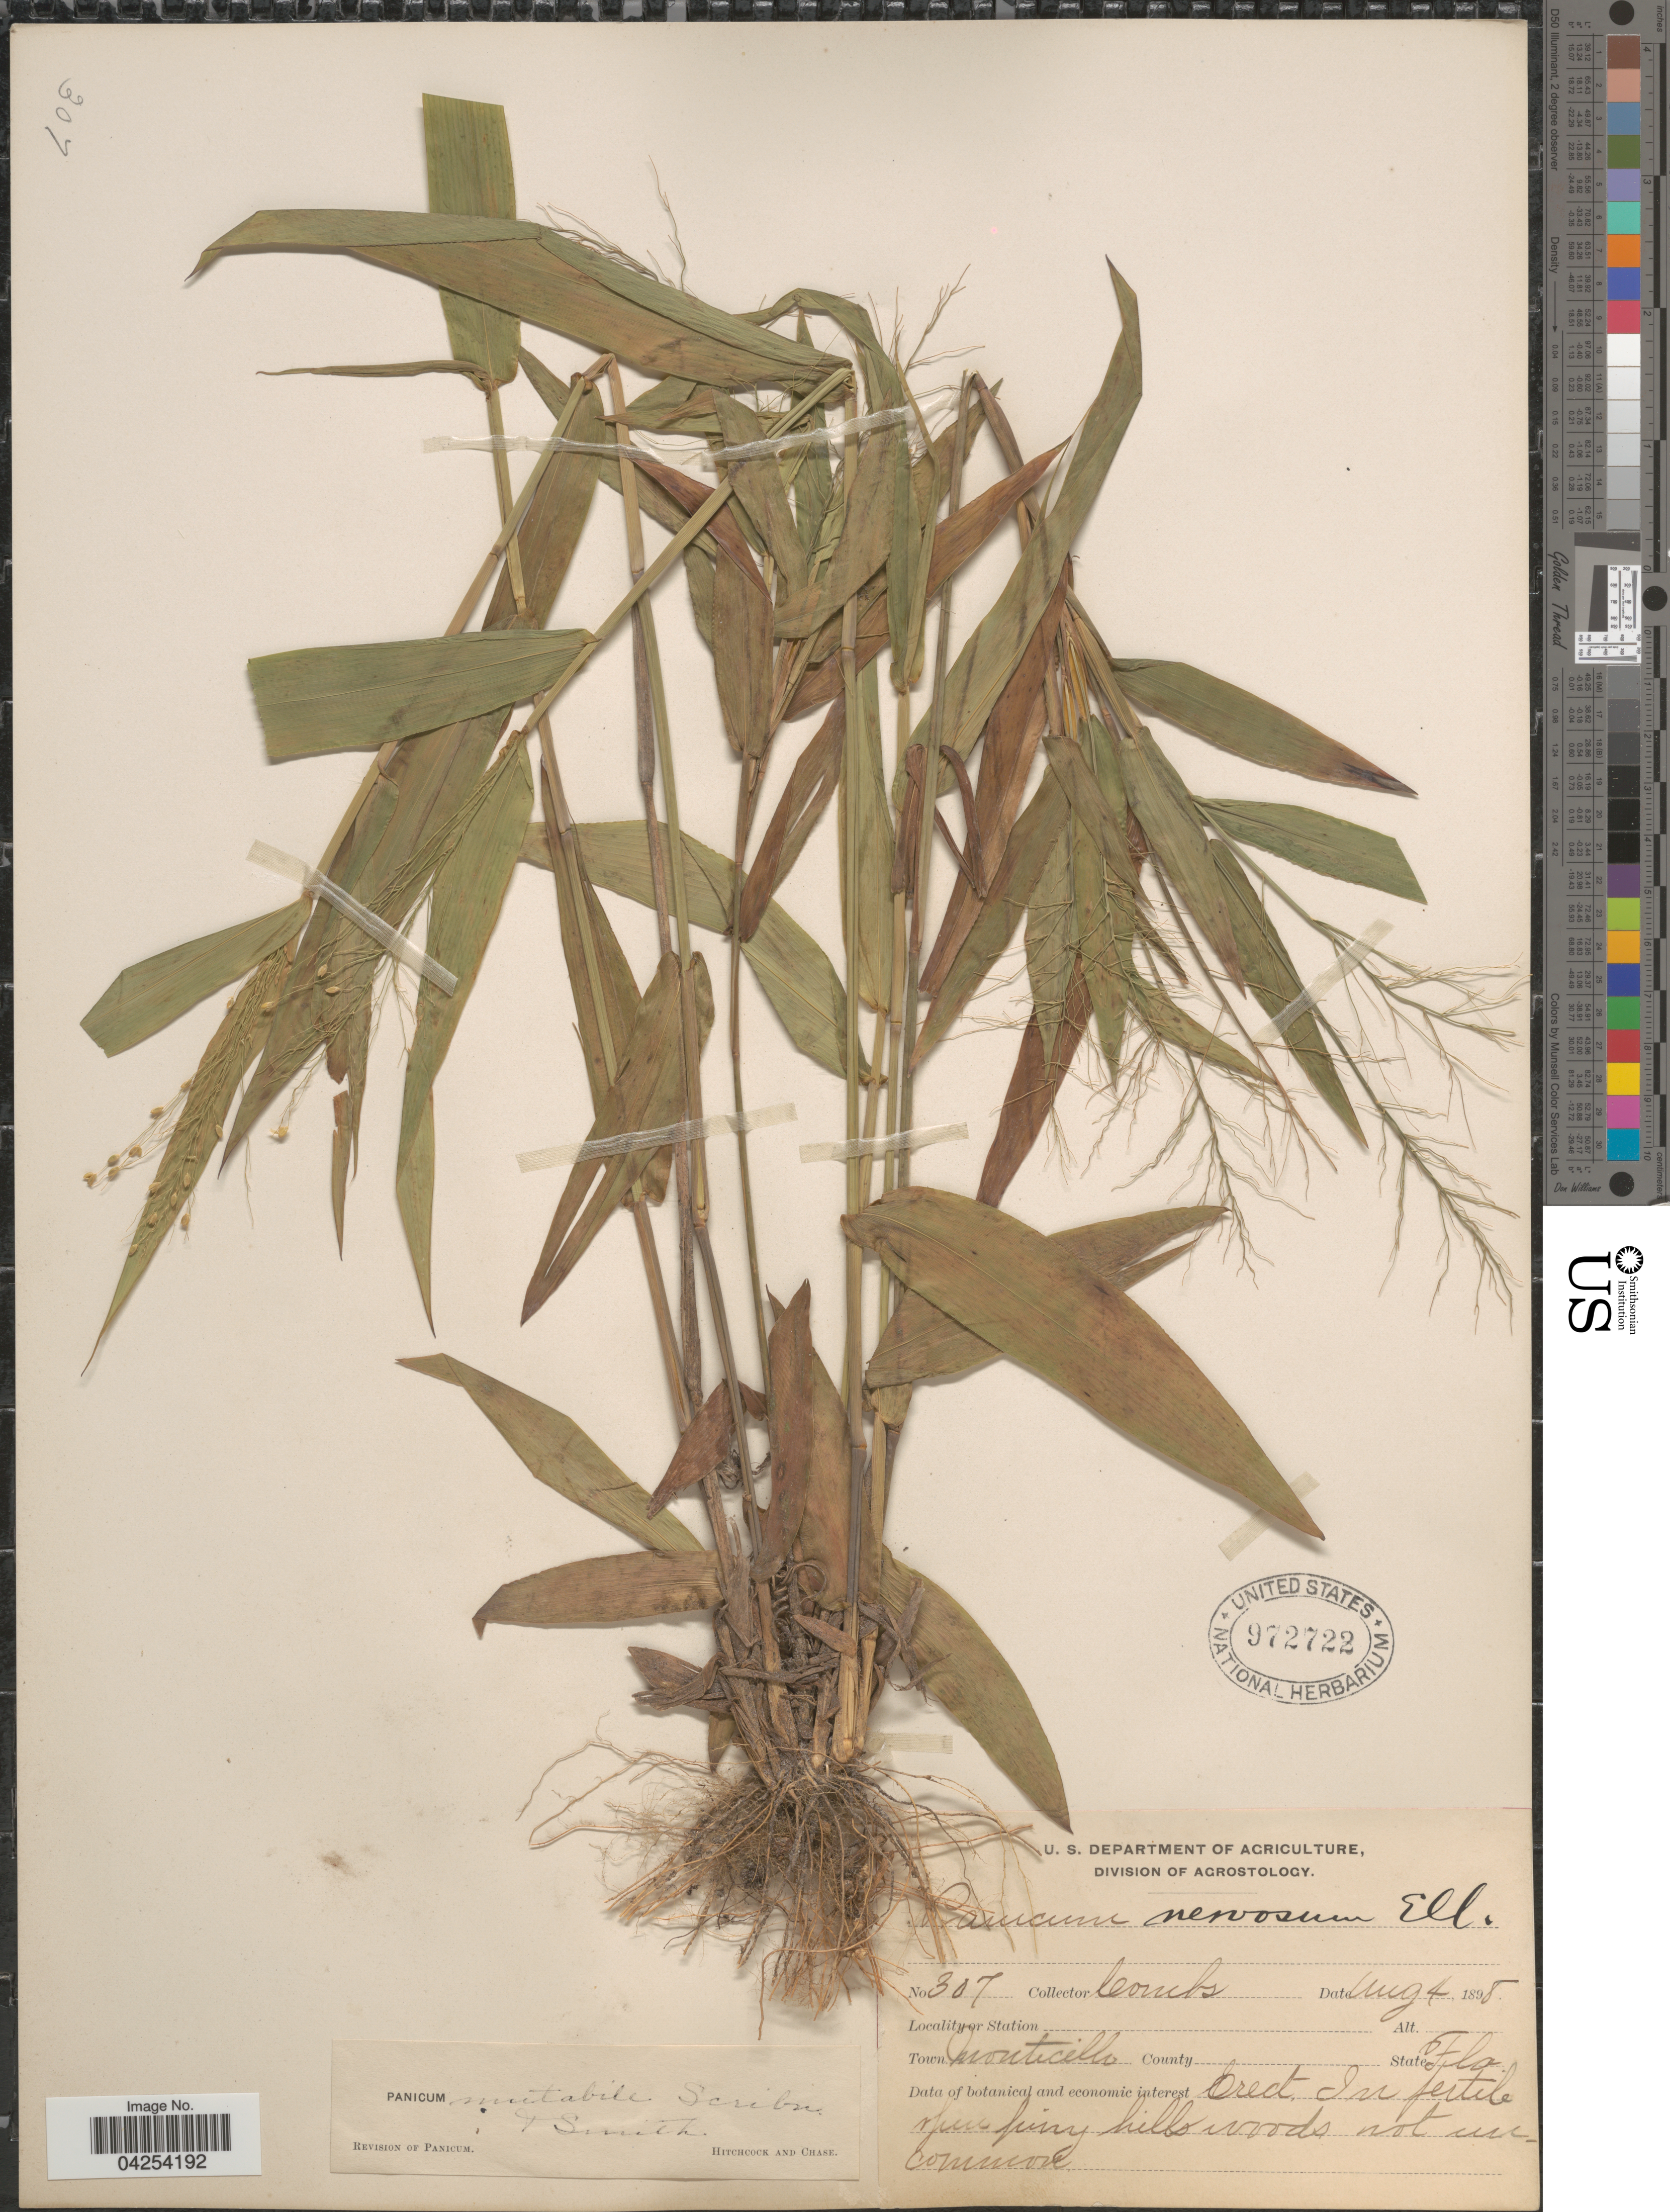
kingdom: Plantae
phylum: Tracheophyta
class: Liliopsida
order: Poales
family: Poaceae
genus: Dichanthelium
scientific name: Dichanthelium commutatum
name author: (Schult.) Gould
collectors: -. Combs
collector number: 307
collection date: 1898-08-04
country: United States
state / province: Florida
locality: Town Montecillo.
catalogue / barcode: US 972722